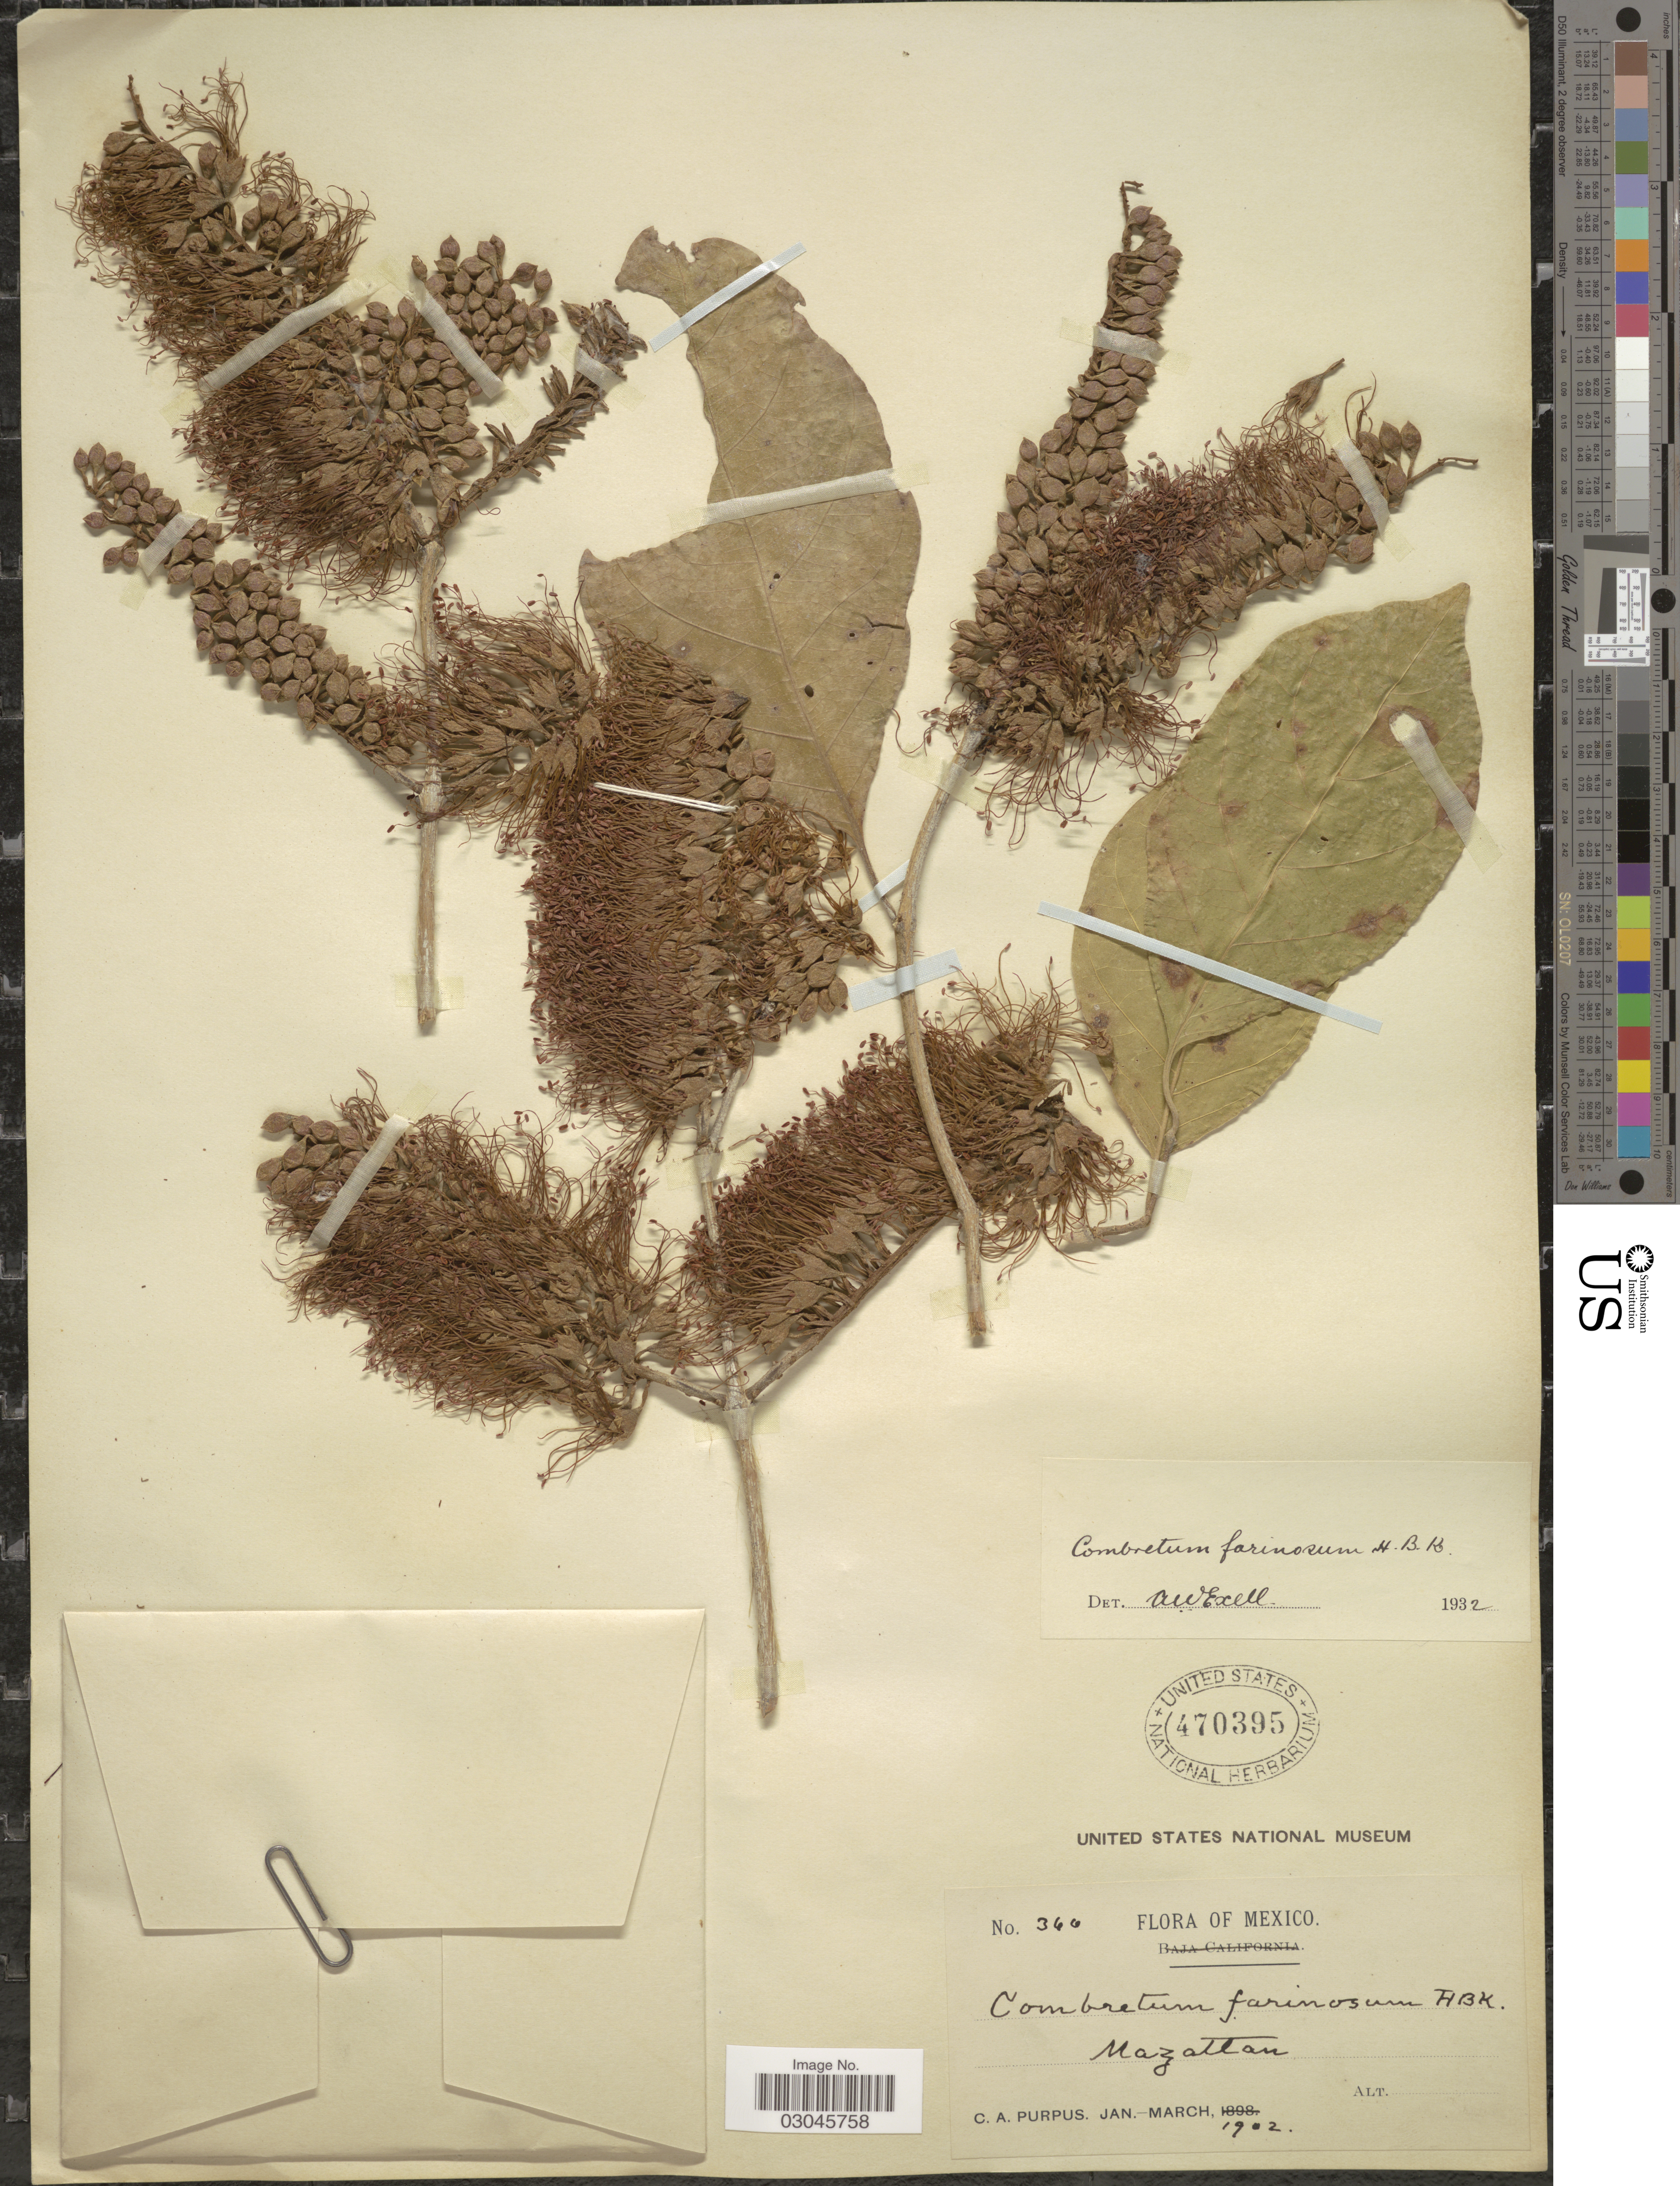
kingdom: Plantae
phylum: Tracheophyta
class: Magnoliopsida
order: Myrtales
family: Combretaceae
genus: Combretum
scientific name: Combretum fruticosum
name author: (Loefl.) Stuntz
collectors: C. A. Purpus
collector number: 360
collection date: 1902-01/1902-03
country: Mexico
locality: Mazatlan.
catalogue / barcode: US 470395